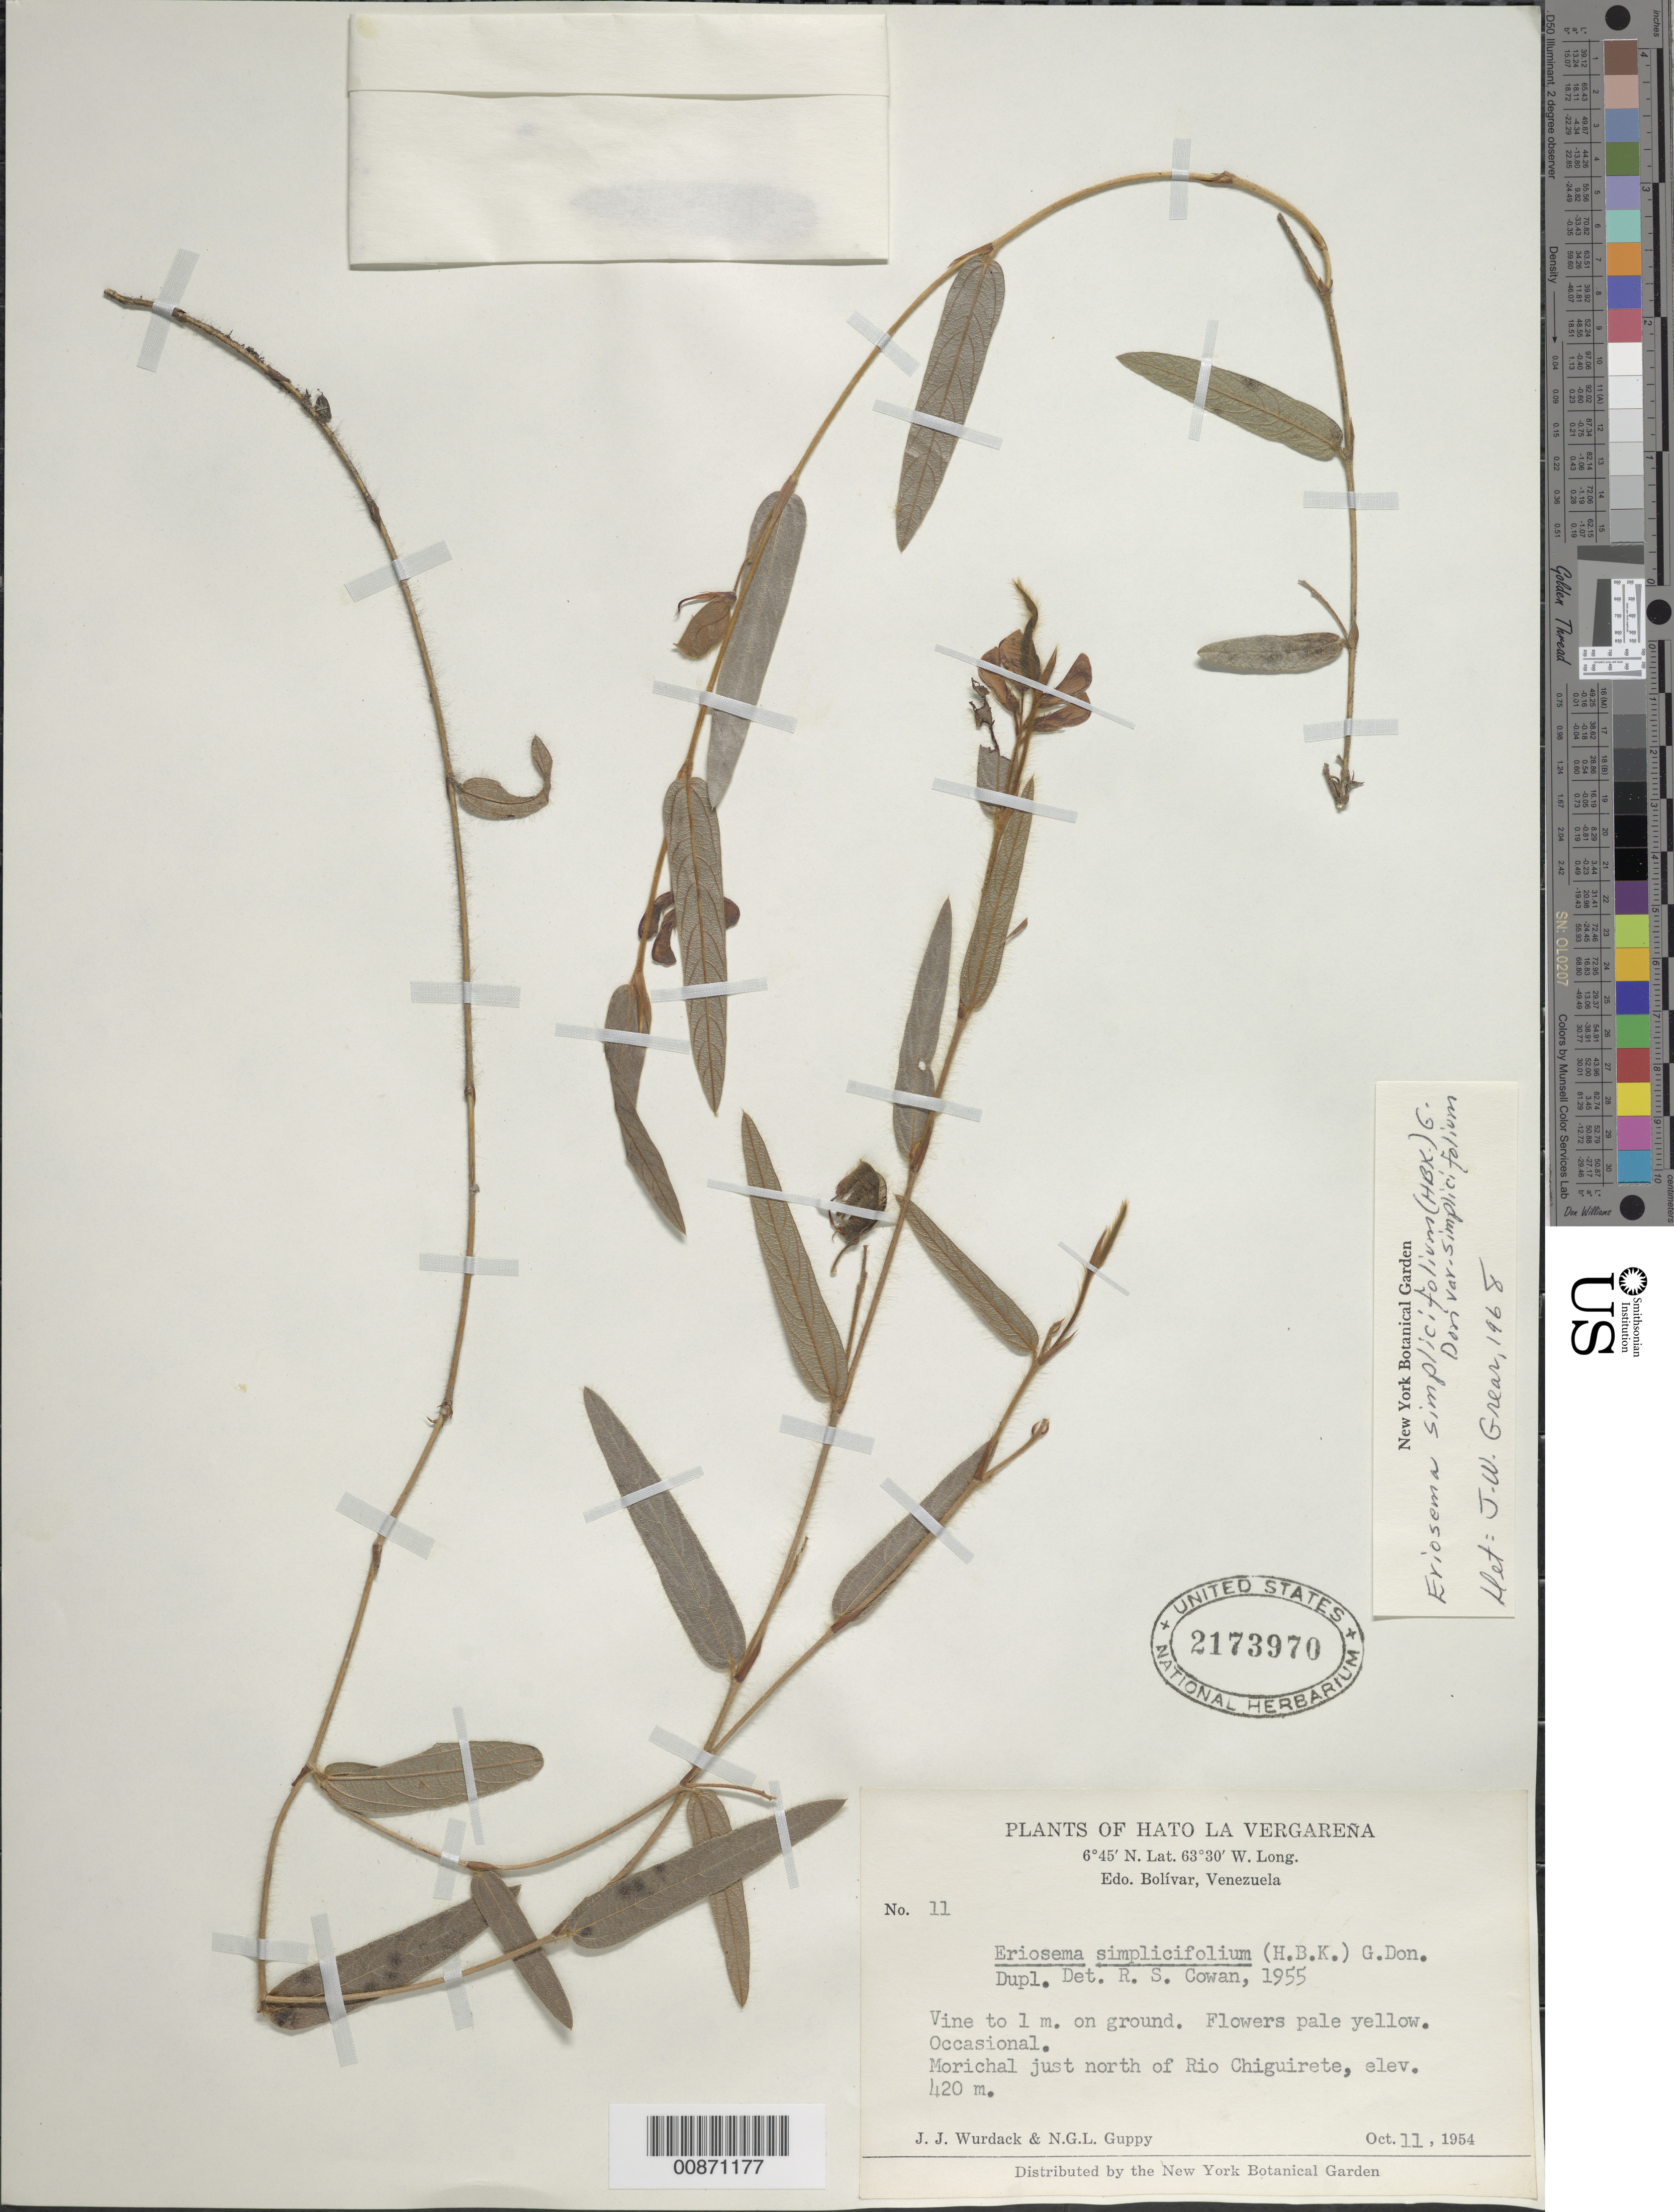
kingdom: Plantae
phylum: Tracheophyta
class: Magnoliopsida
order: Fabales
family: Fabaceae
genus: Eriosema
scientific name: Eriosema simplicifolium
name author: (Kunth) G. Don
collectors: J. J. Wurdack & N. Guppy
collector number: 11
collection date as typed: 11-Oct-54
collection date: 1954-10-11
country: Venezuela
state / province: Bolívar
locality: Río Chiguirete, N of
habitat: Morichal; on ground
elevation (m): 420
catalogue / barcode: US 2173970